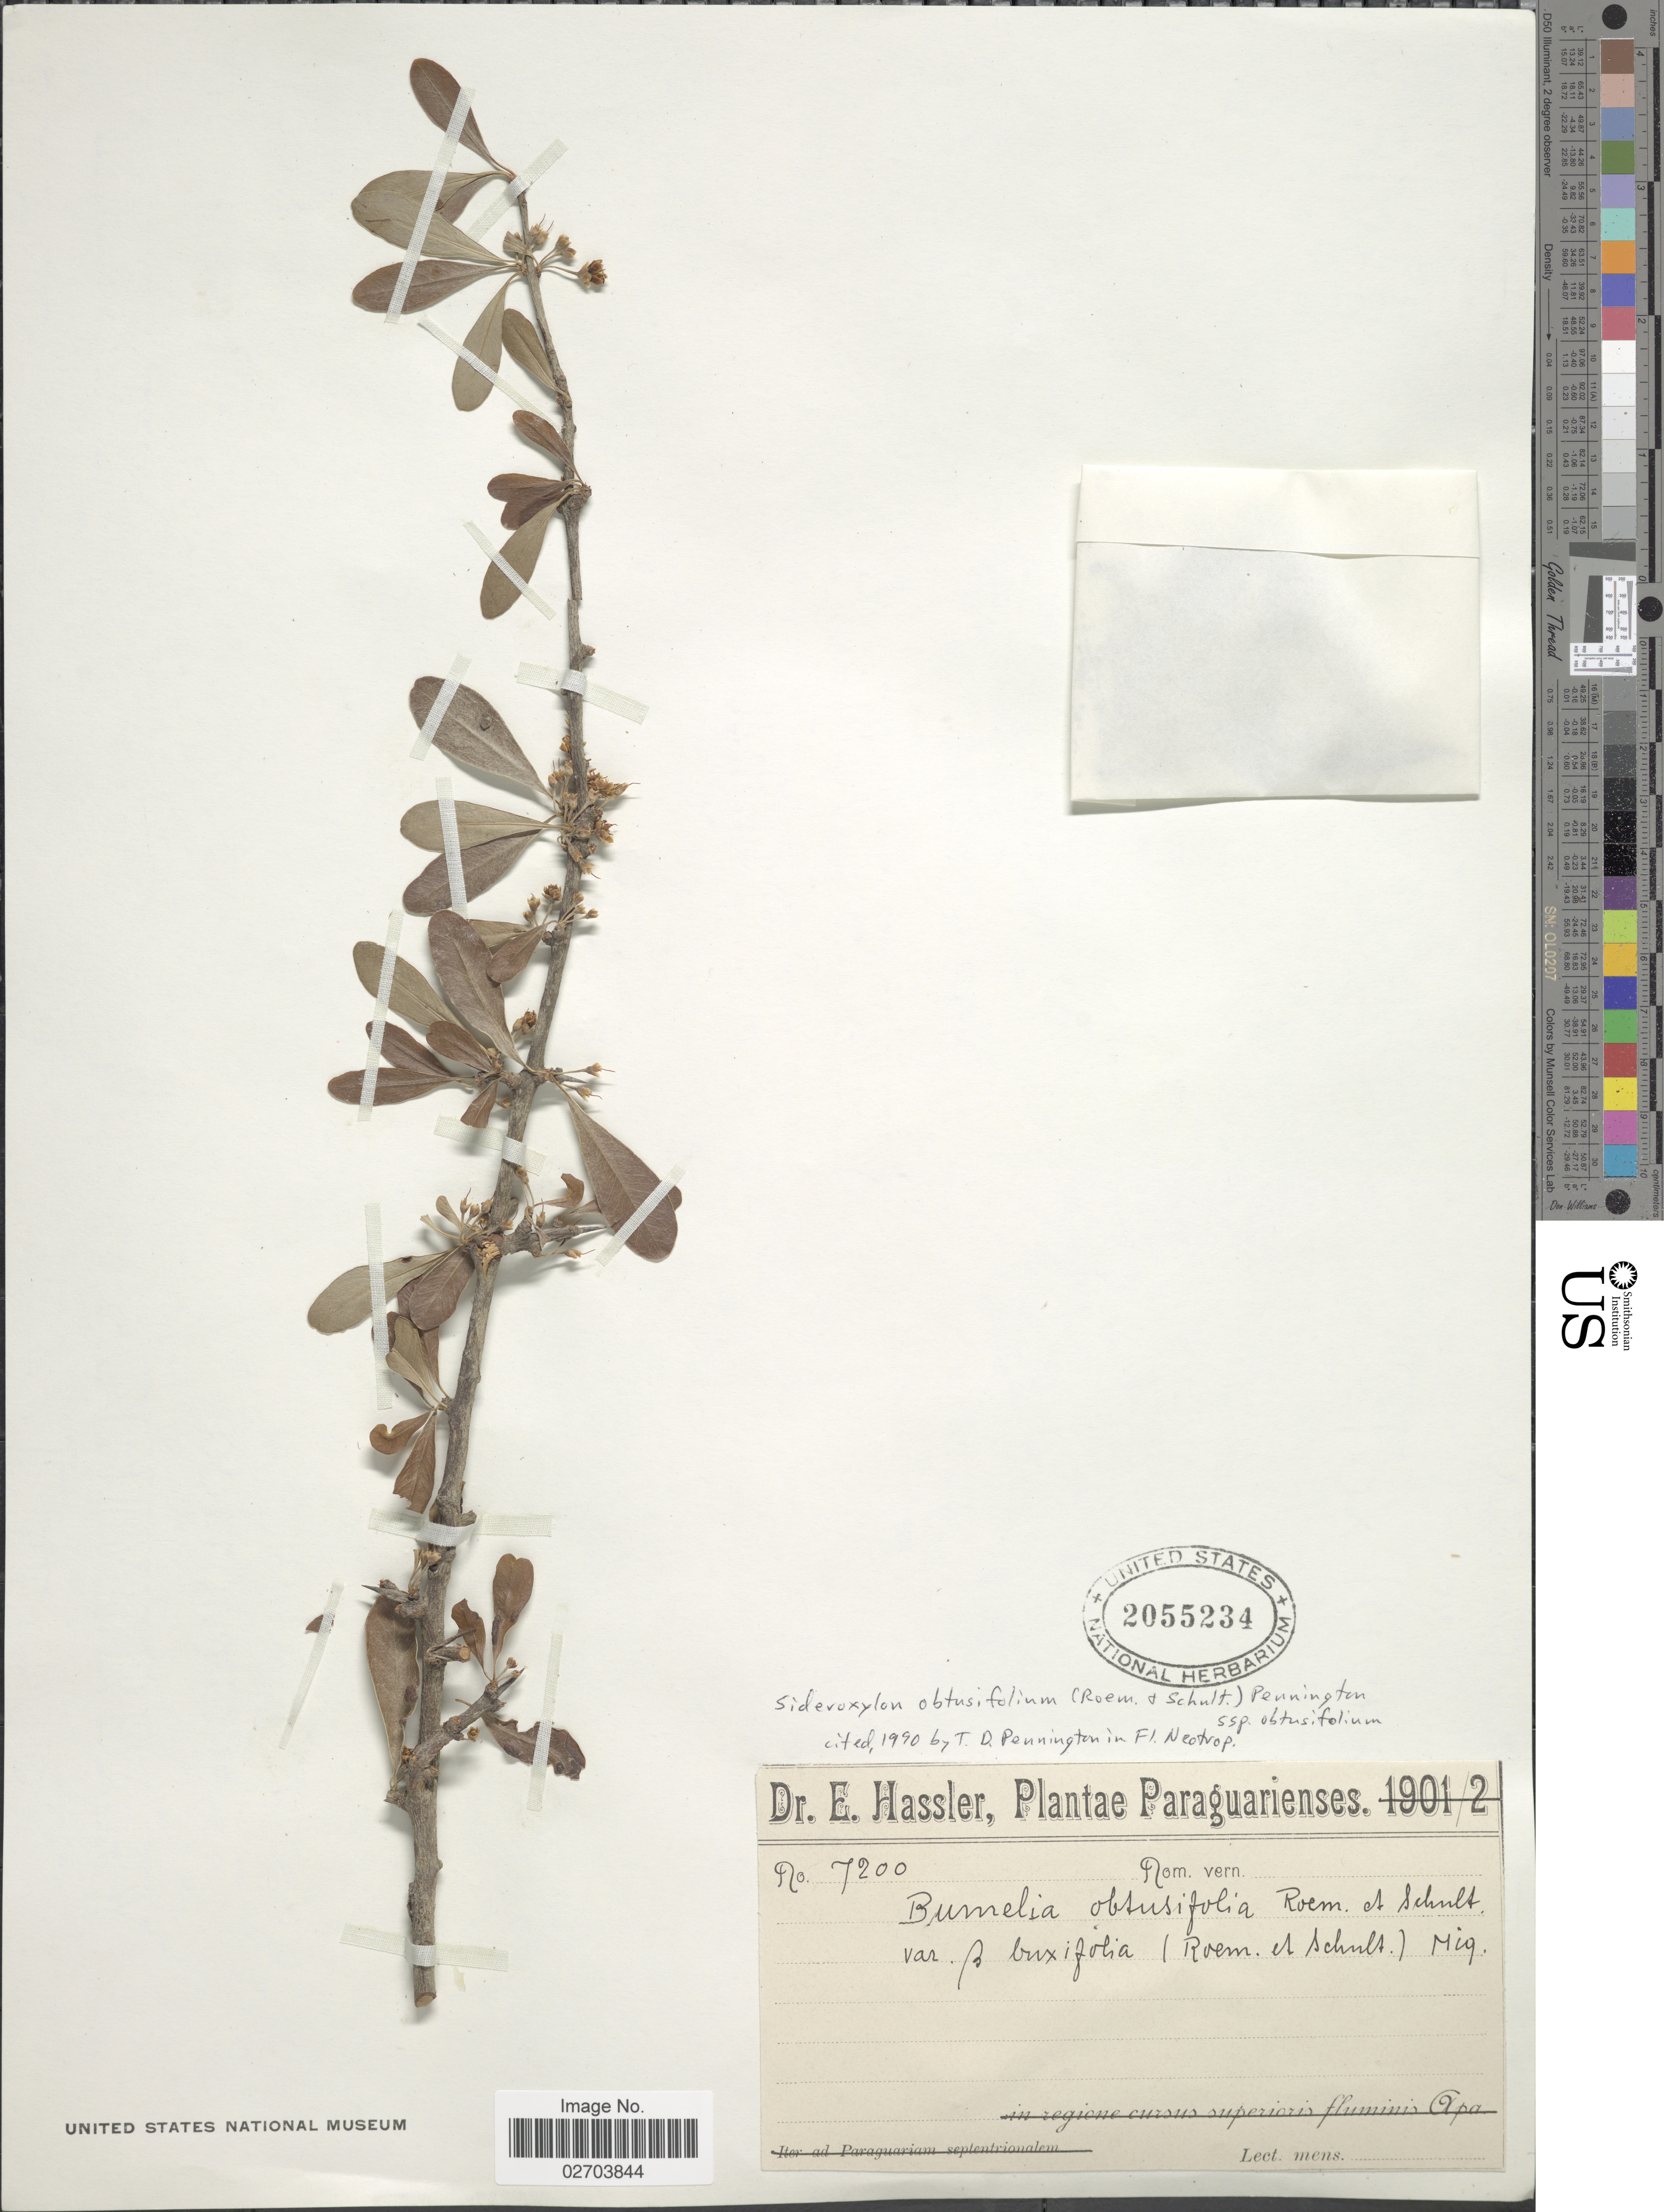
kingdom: Plantae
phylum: Tracheophyta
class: Magnoliopsida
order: Ericales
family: Sapotaceae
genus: Sideroxylon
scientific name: Sideroxylon obtusifolium subsp. obtusifolium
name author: (Roem. & Schult.) T.D. Penn.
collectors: E. Hassler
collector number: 7200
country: Paraguay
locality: Paraguarienses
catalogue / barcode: US 2055234